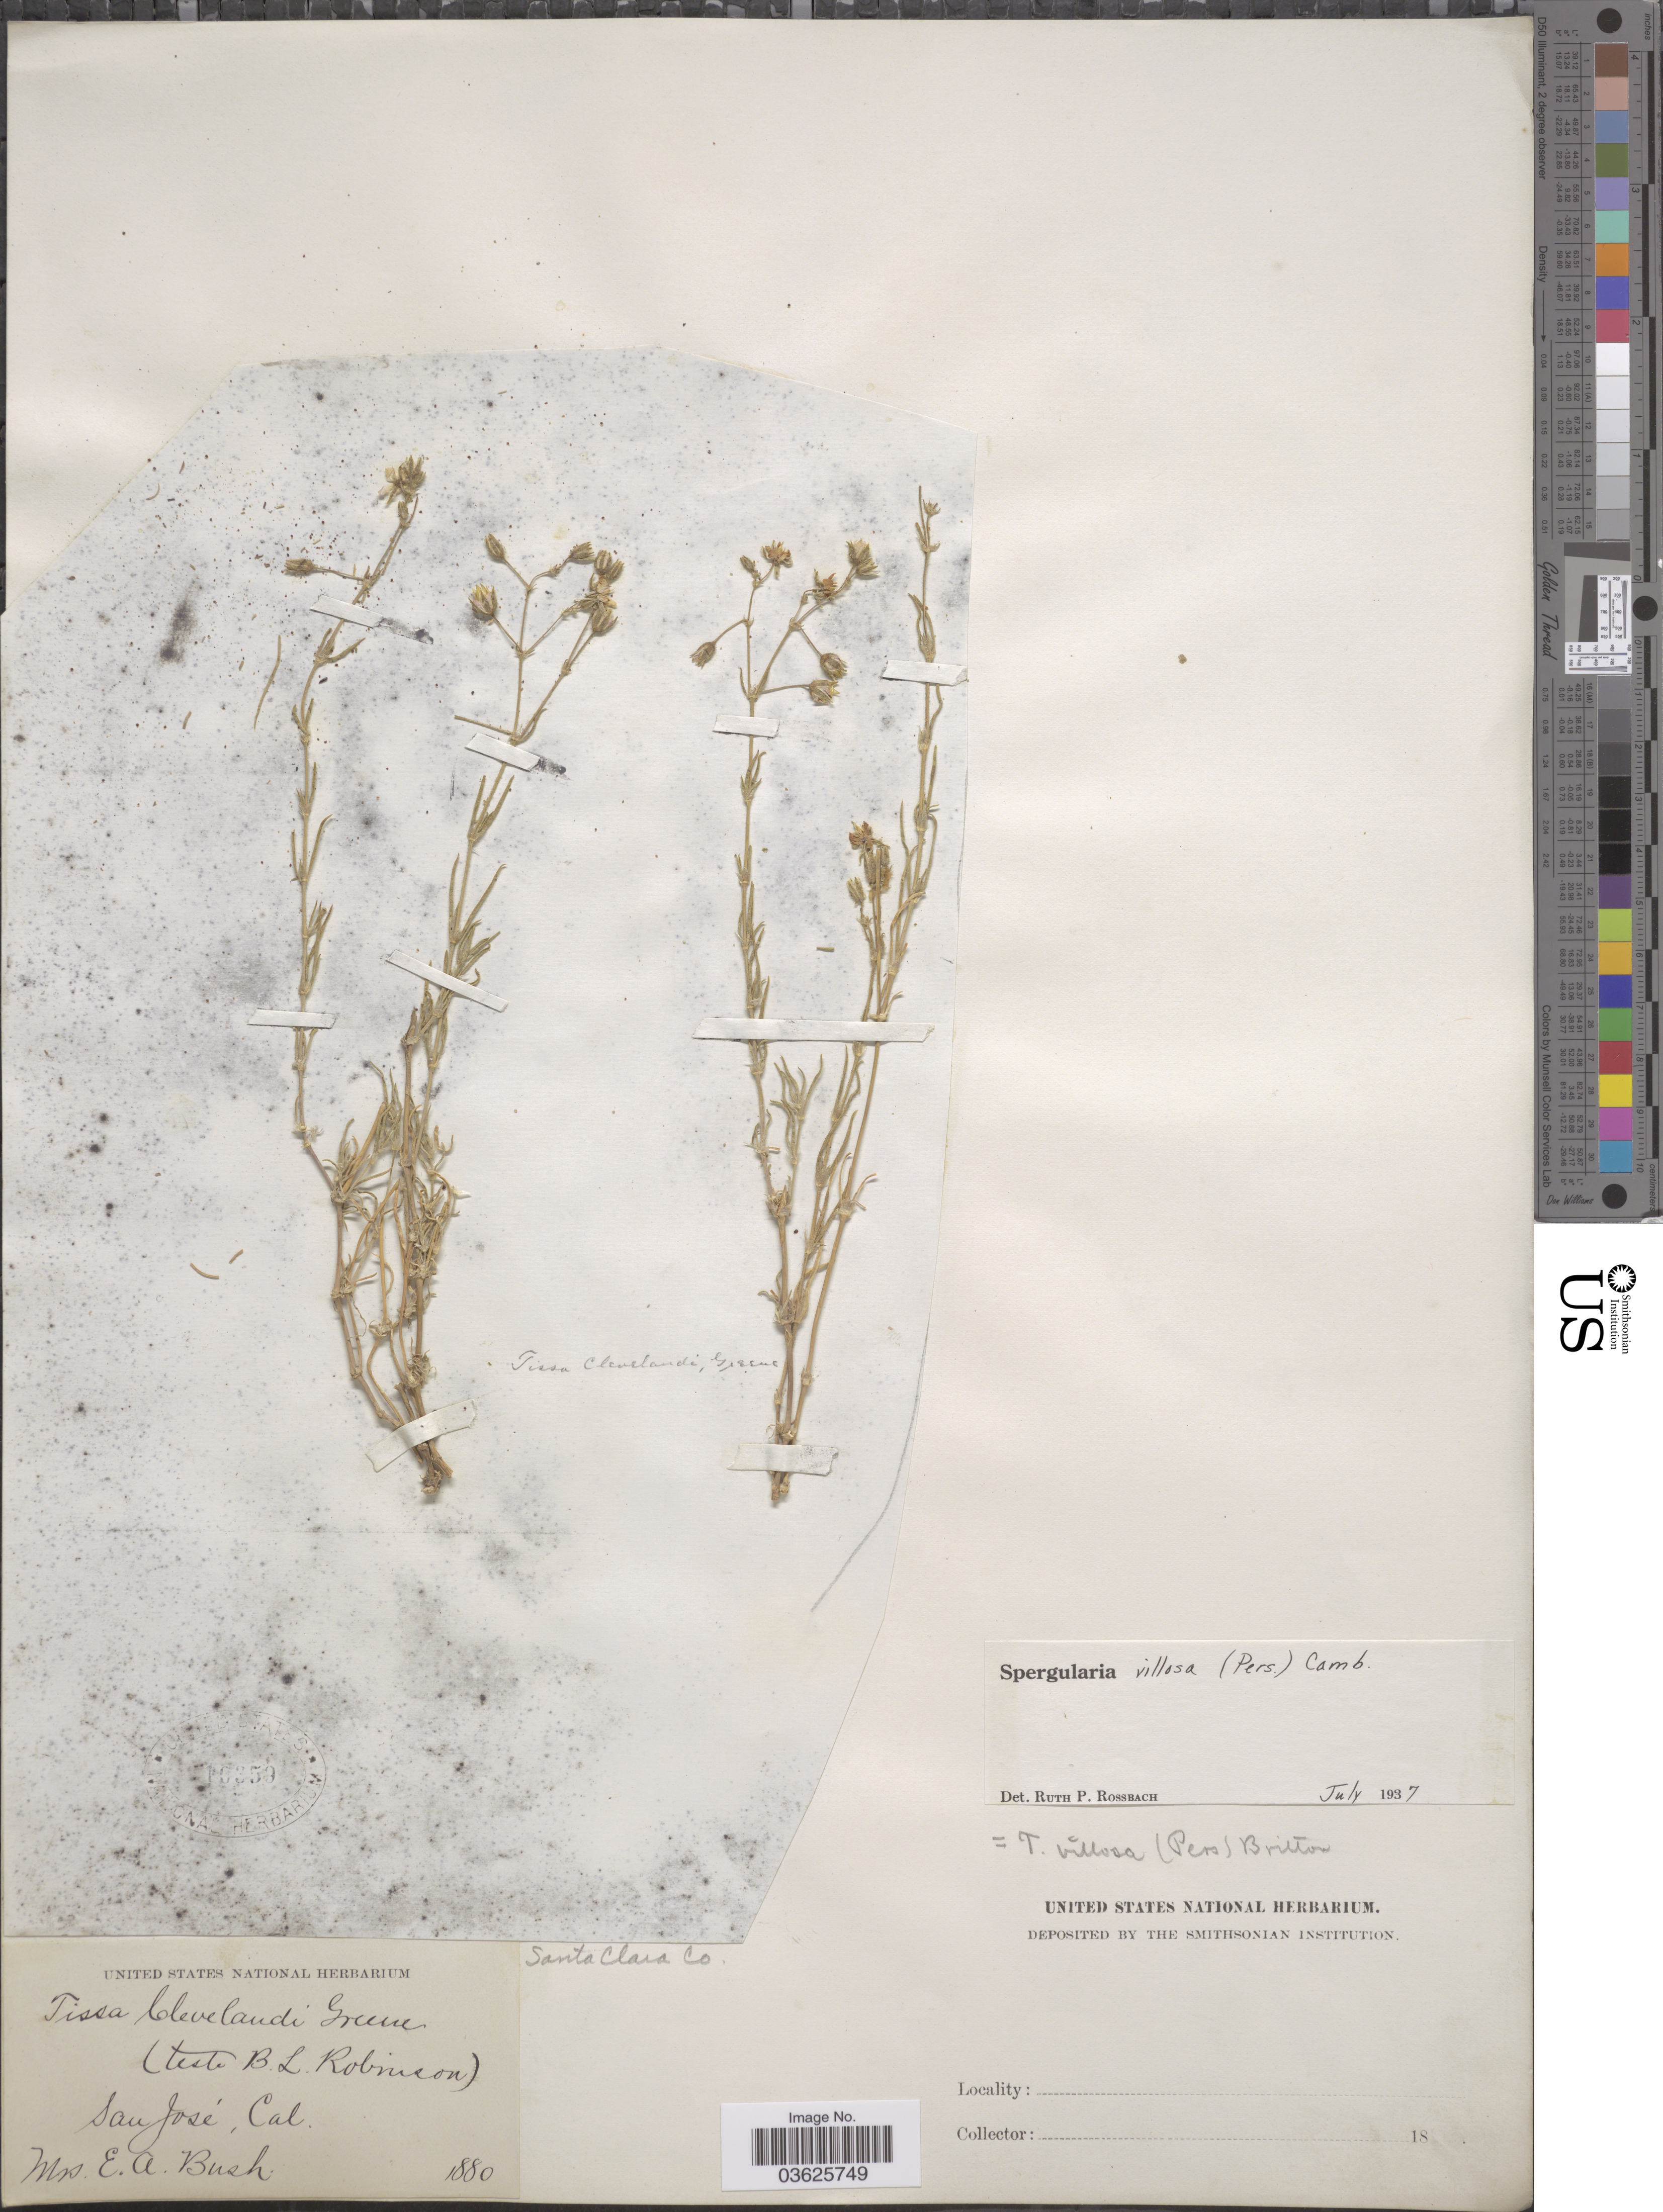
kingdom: Plantae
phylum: Tracheophyta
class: Magnoliopsida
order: Caryophyllales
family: Caryophyllaceae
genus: Spergularia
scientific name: Spergularia villosa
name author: (Pers.) Cambess.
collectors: E. Bush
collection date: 1880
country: United States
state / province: California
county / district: Santa Clara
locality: San José. Santa Clara Co.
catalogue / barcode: US 10359